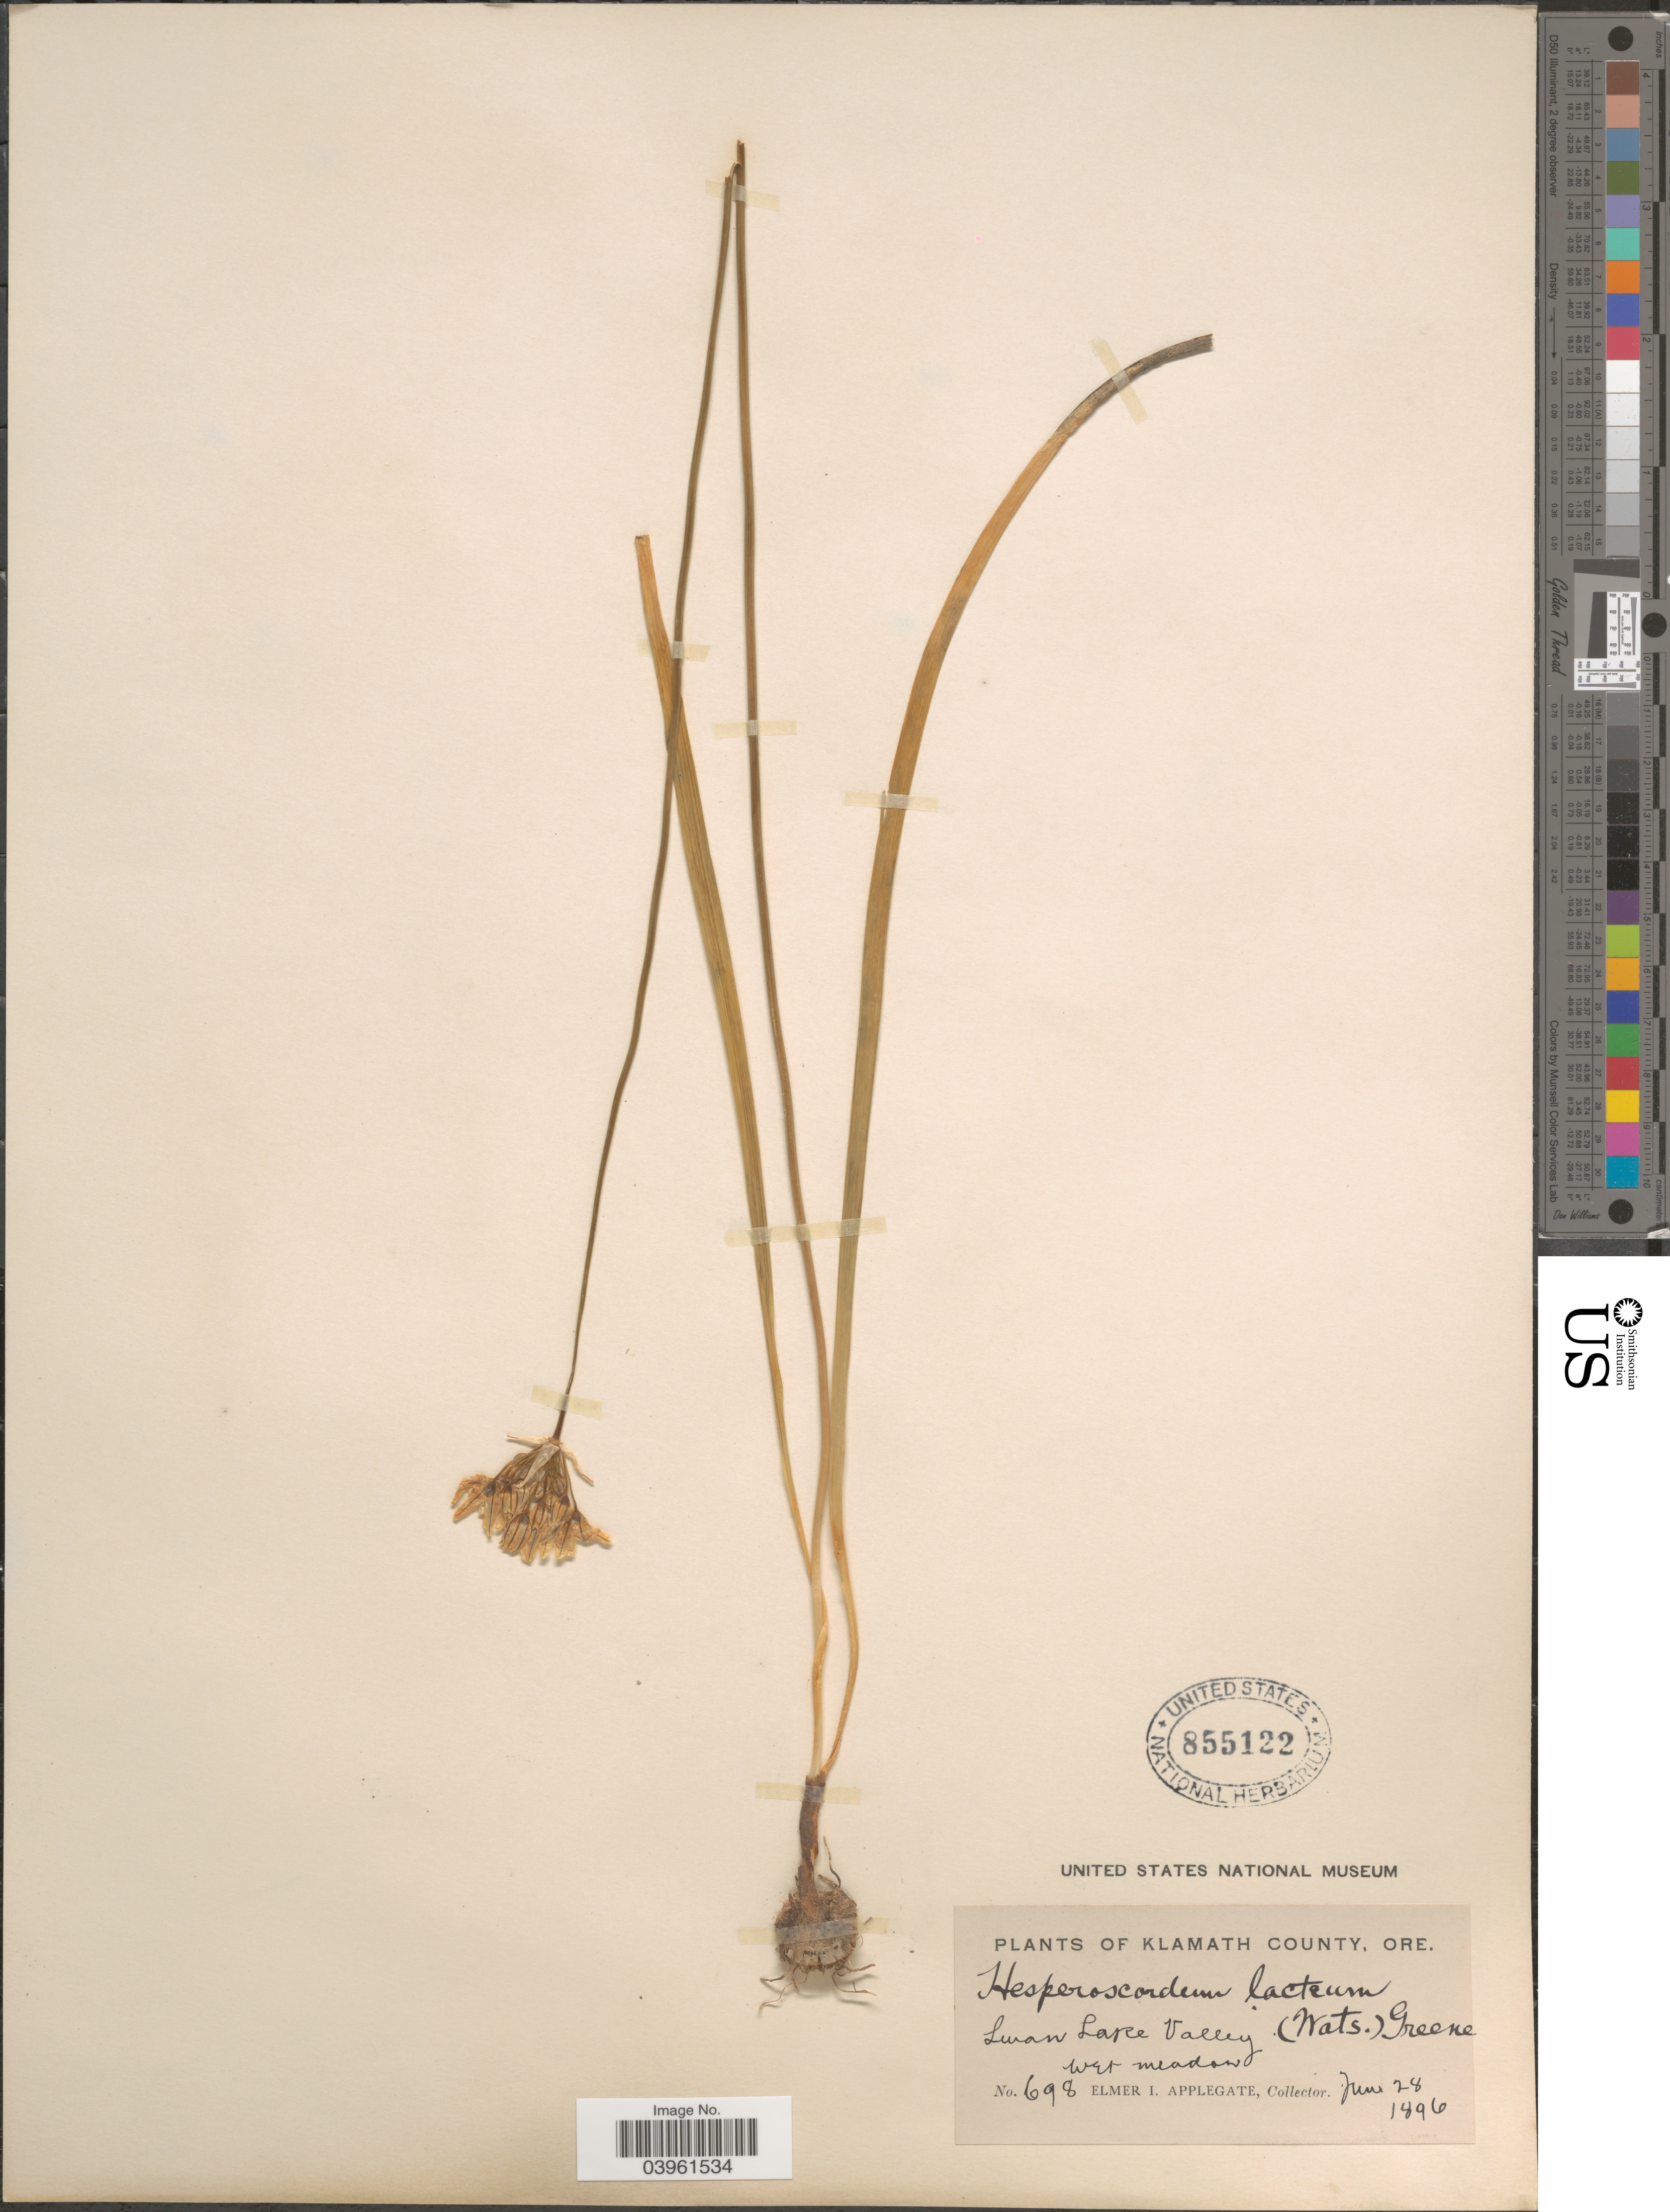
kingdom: Plantae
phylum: Tracheophyta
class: Liliopsida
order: Asparagales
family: Asparagaceae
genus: Triteleia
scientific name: Triteleia hyacinthina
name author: (Lindl.) Greene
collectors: E. I. Applegate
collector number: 698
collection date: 1896-06-28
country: United States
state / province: Oregon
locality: Klamath County. Swan Lake Valley.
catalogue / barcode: US 855122